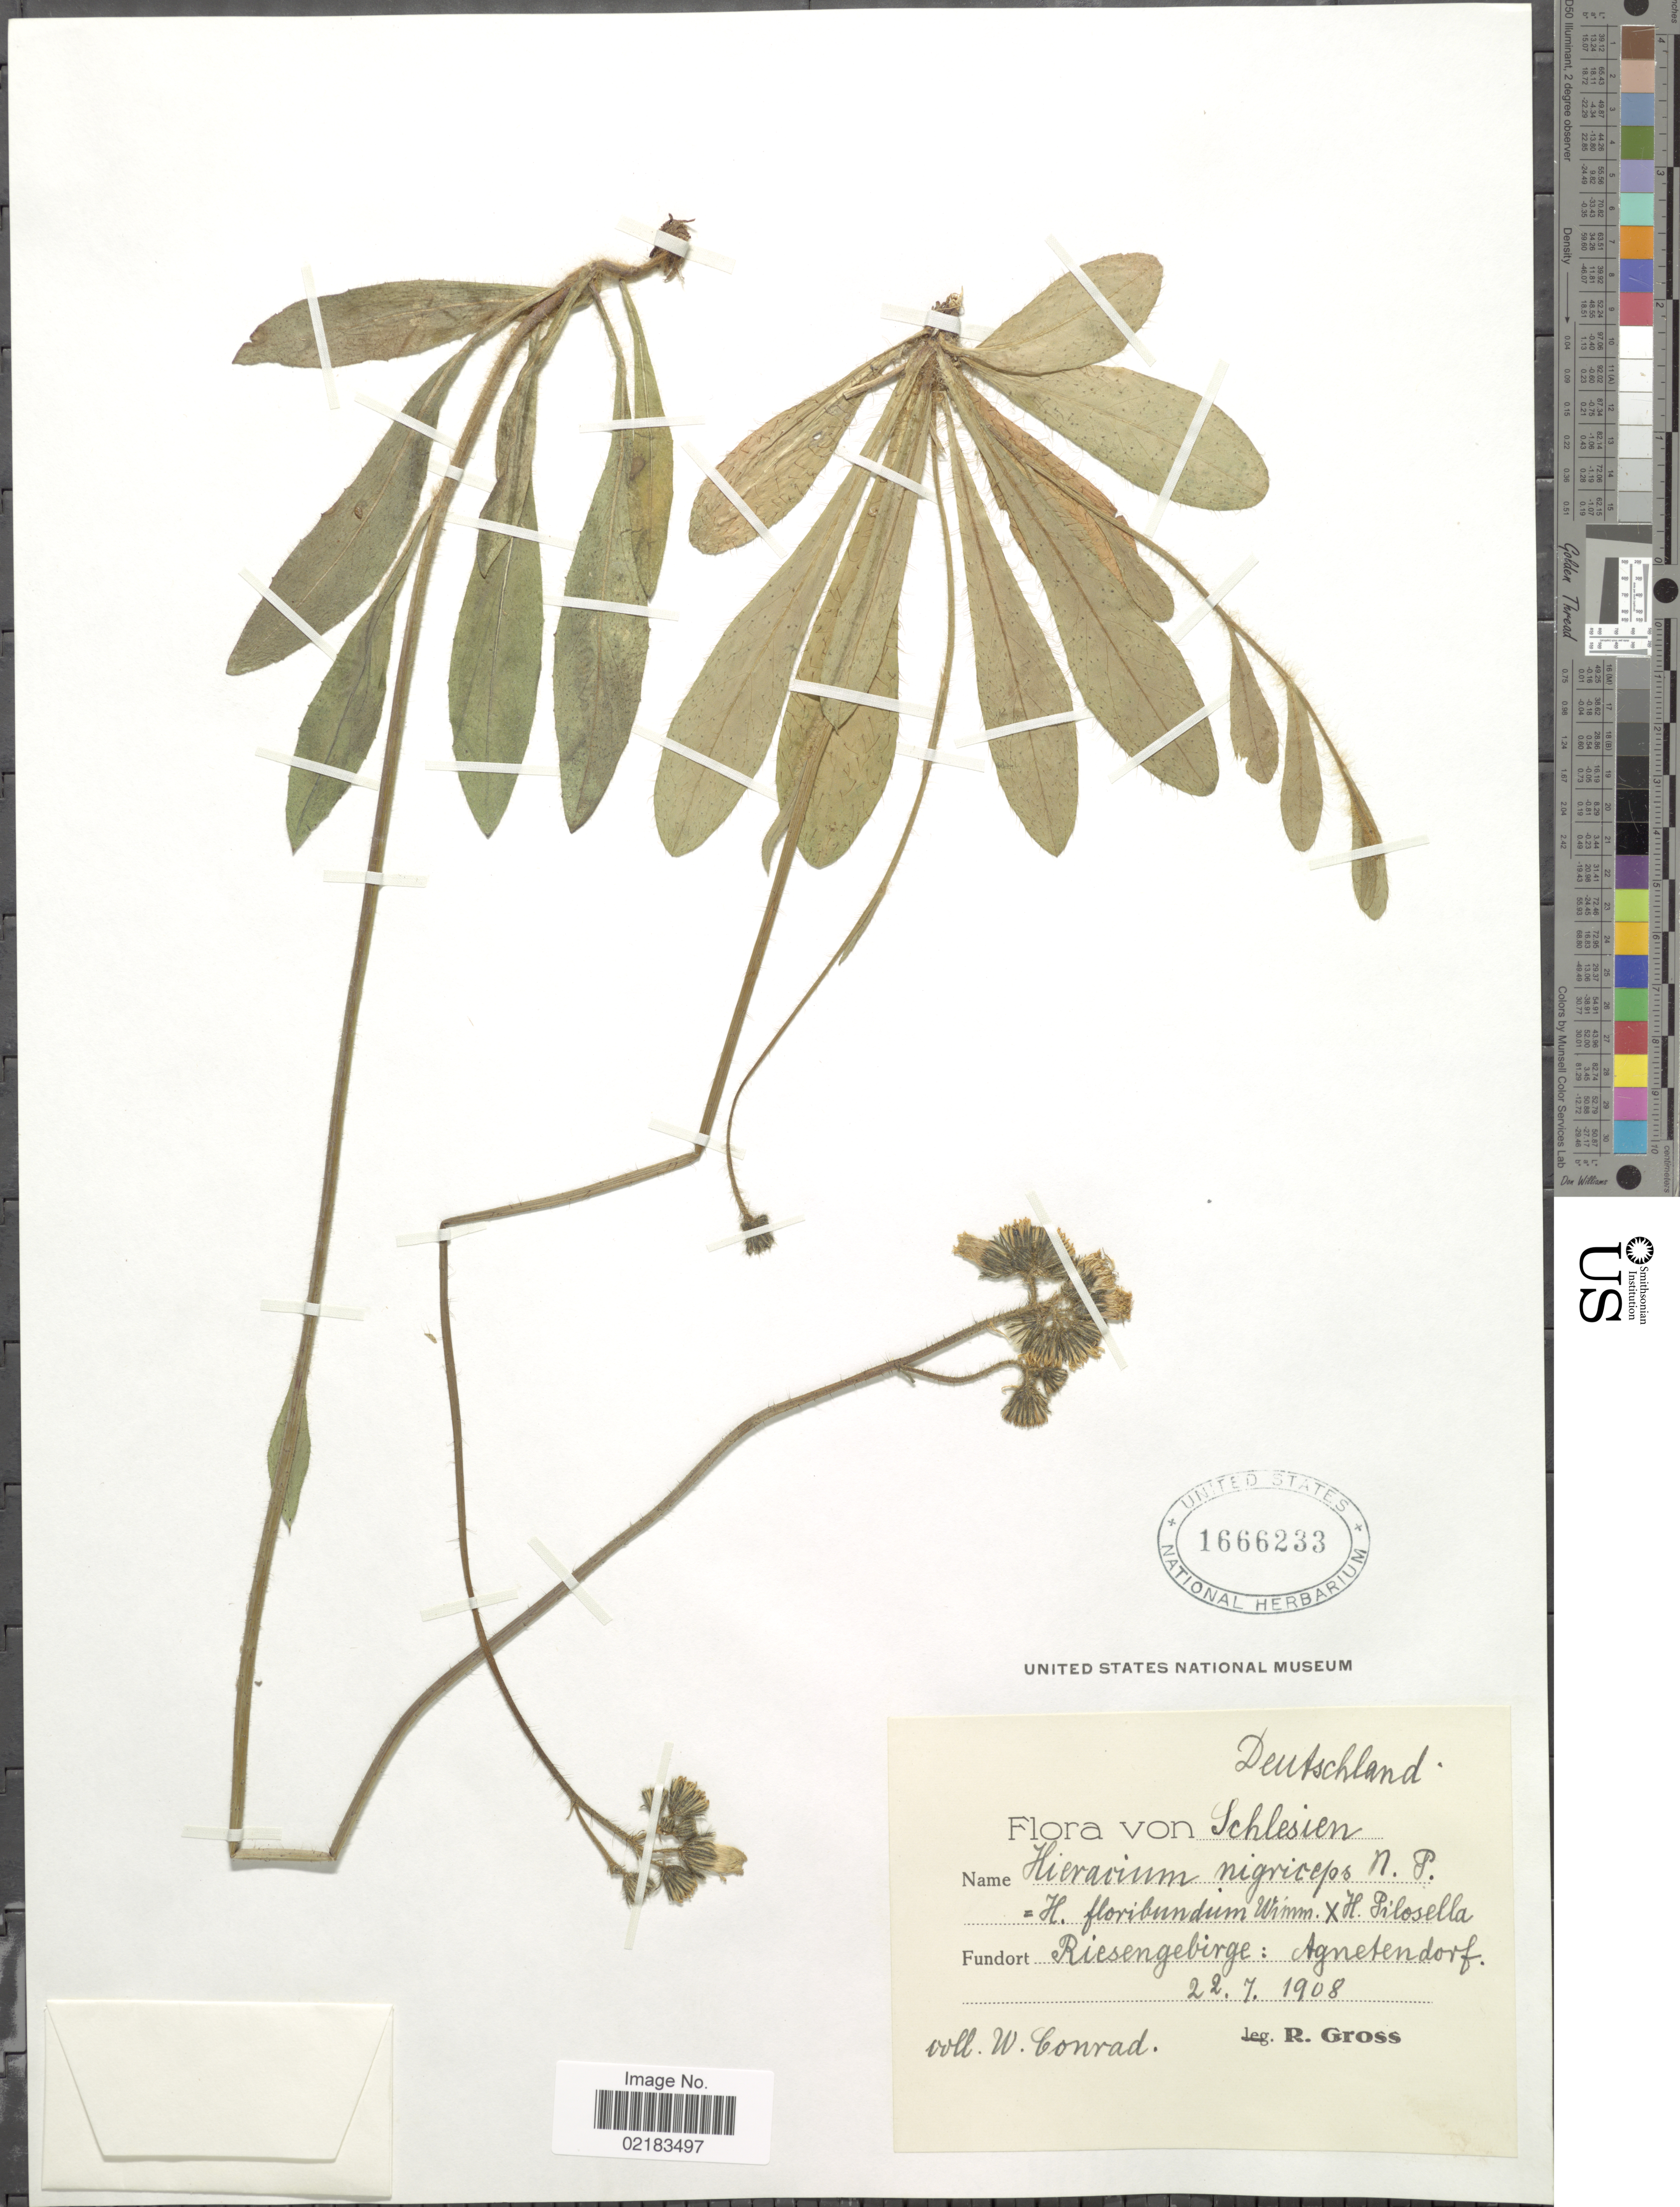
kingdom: Plantae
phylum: Tracheophyta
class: Magnoliopsida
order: Asterales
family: Asteraceae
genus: Hieracium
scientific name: Hieracium nigriceps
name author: Näg. & Peter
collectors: W. Conrad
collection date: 1908-07-22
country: Germany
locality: Deutschland, Fundart Riesengebbirge; Agnetendorf [interpreted]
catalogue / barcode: US 1666233